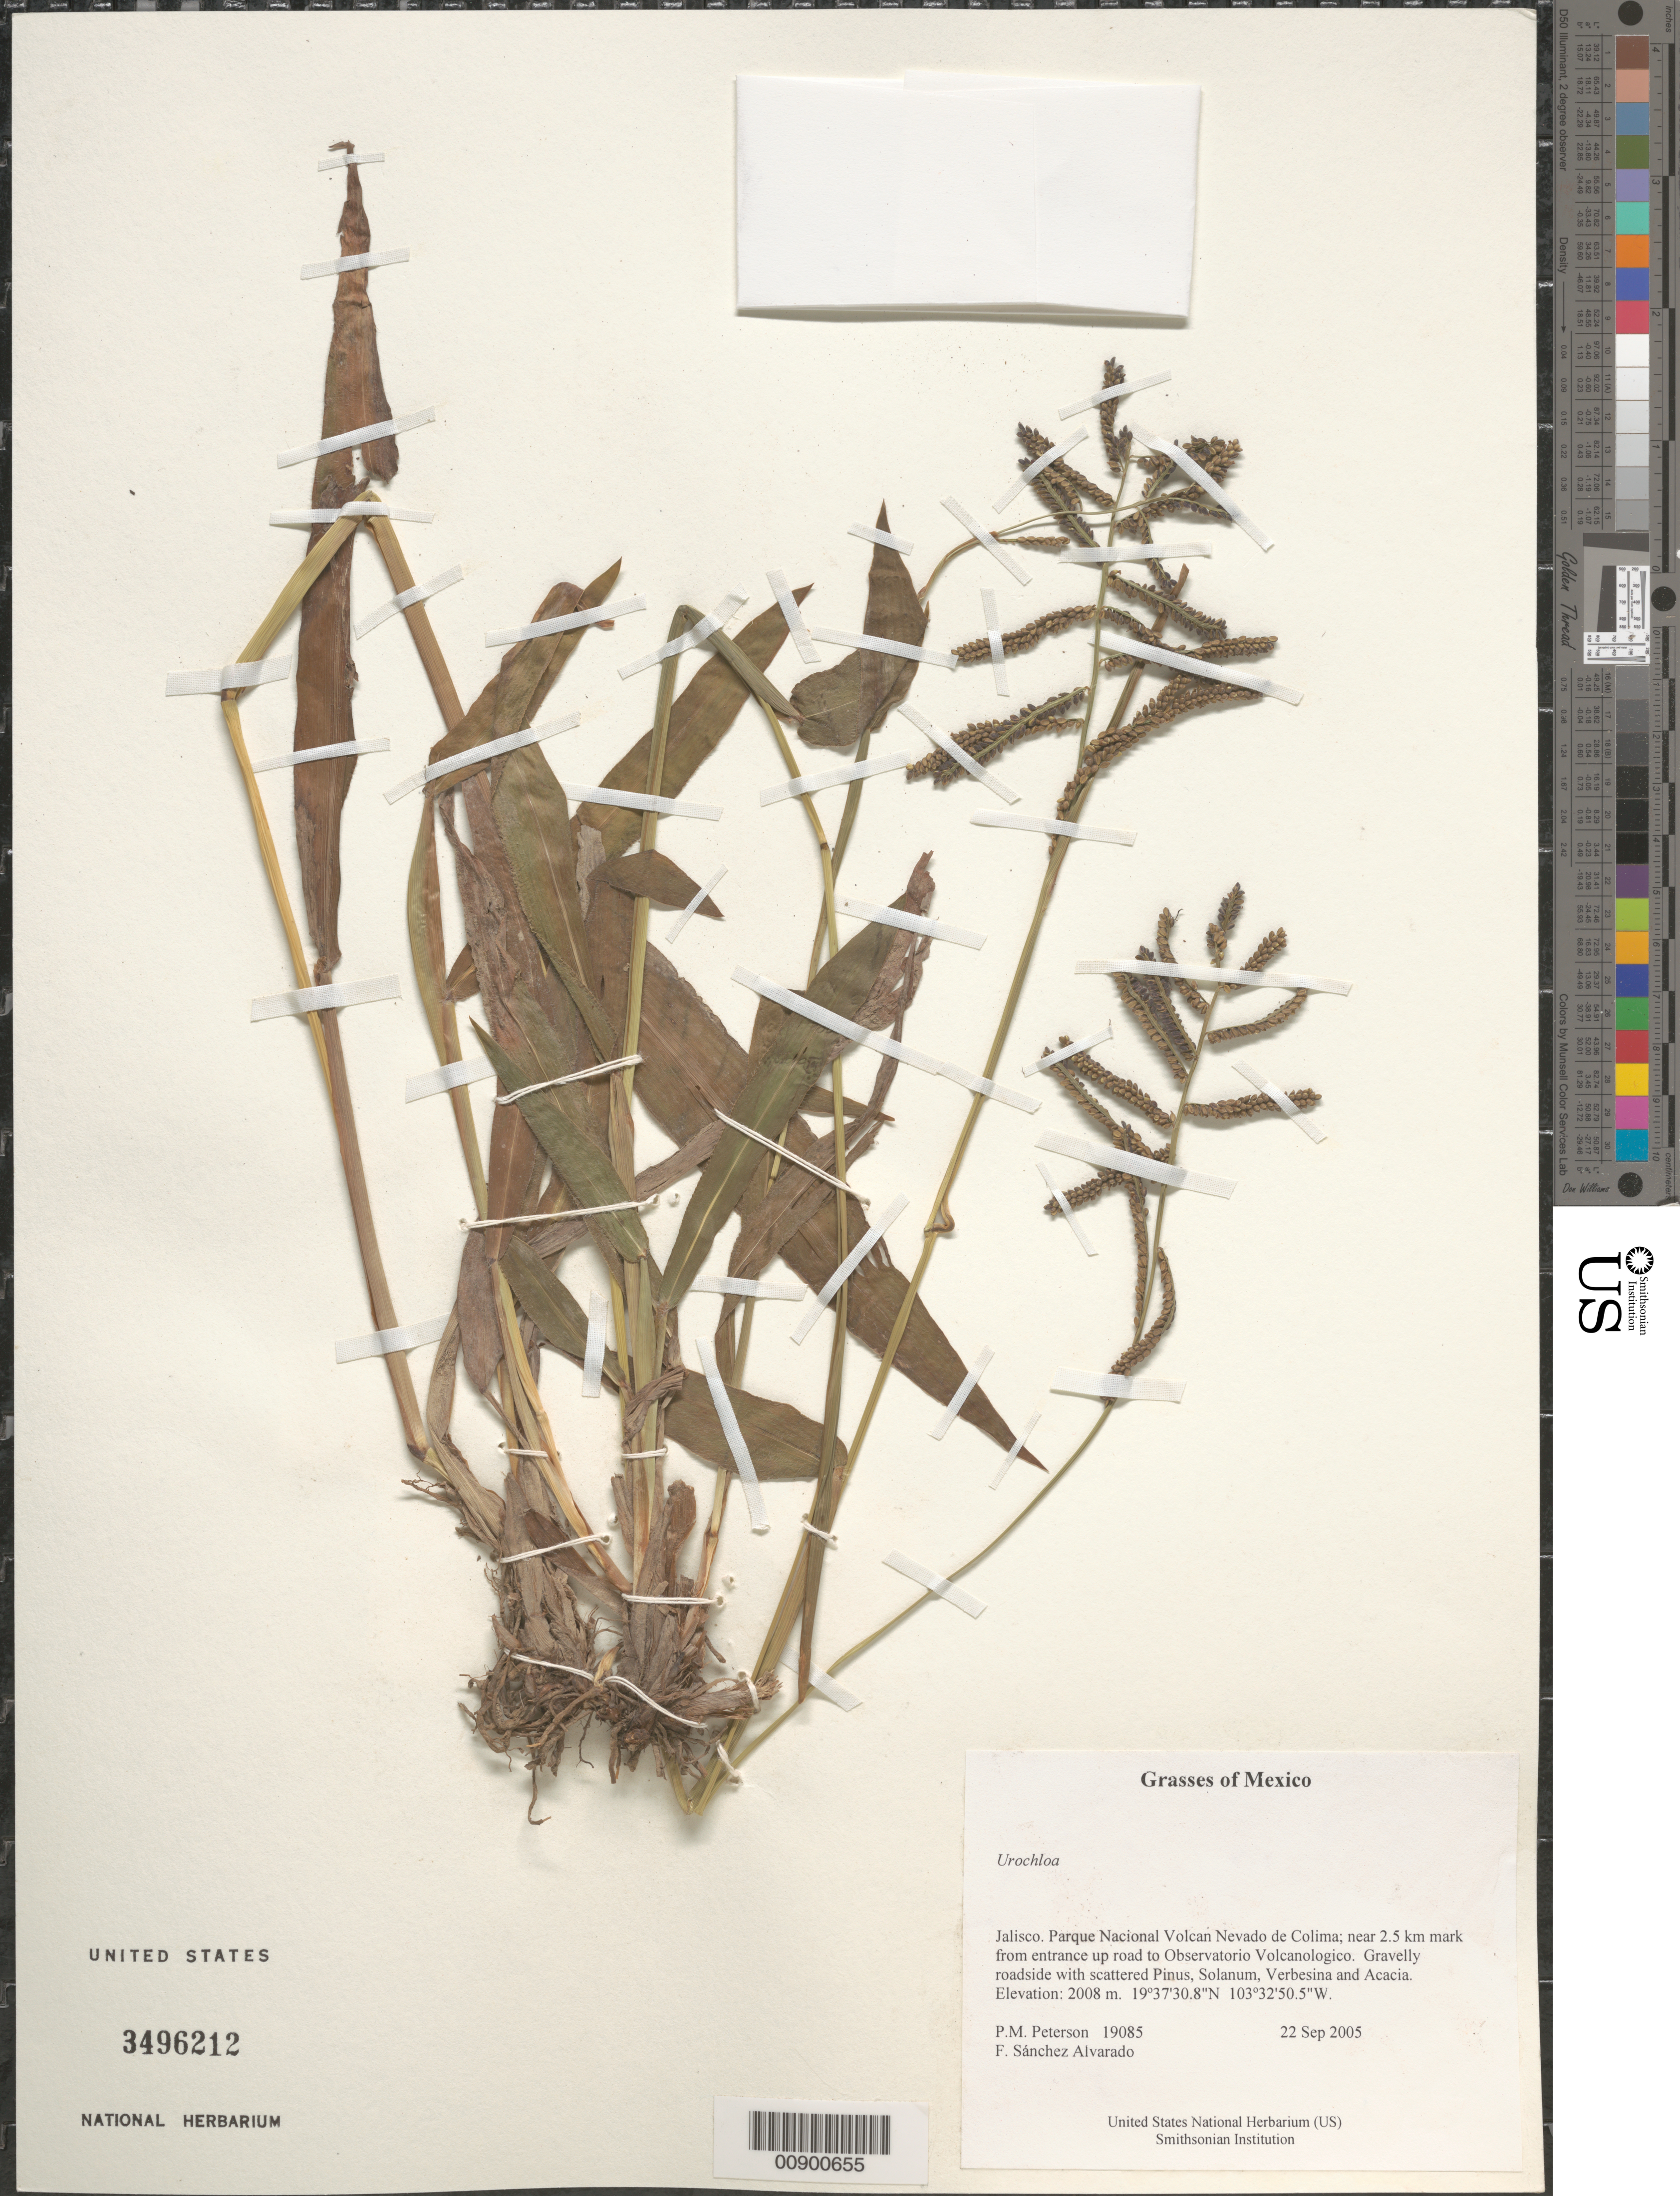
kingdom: Plantae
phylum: Tracheophyta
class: Liliopsida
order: Poales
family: Poaceae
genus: Urochloa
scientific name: Urochloa sp.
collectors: P. M. Peterson & F. Sánchez Alvarado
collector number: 19085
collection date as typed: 22 Sep 2005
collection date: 2005-09-22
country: Mexico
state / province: Jalisco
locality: Parque Nacional Volcan Nevado de Colima; near 2.5 km mark from entrance up road to Observatorio Volcanologico. Gravelly roadside with scattered Pinus, Solanum, Verbesina and Acacia.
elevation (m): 2008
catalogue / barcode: US 3496212